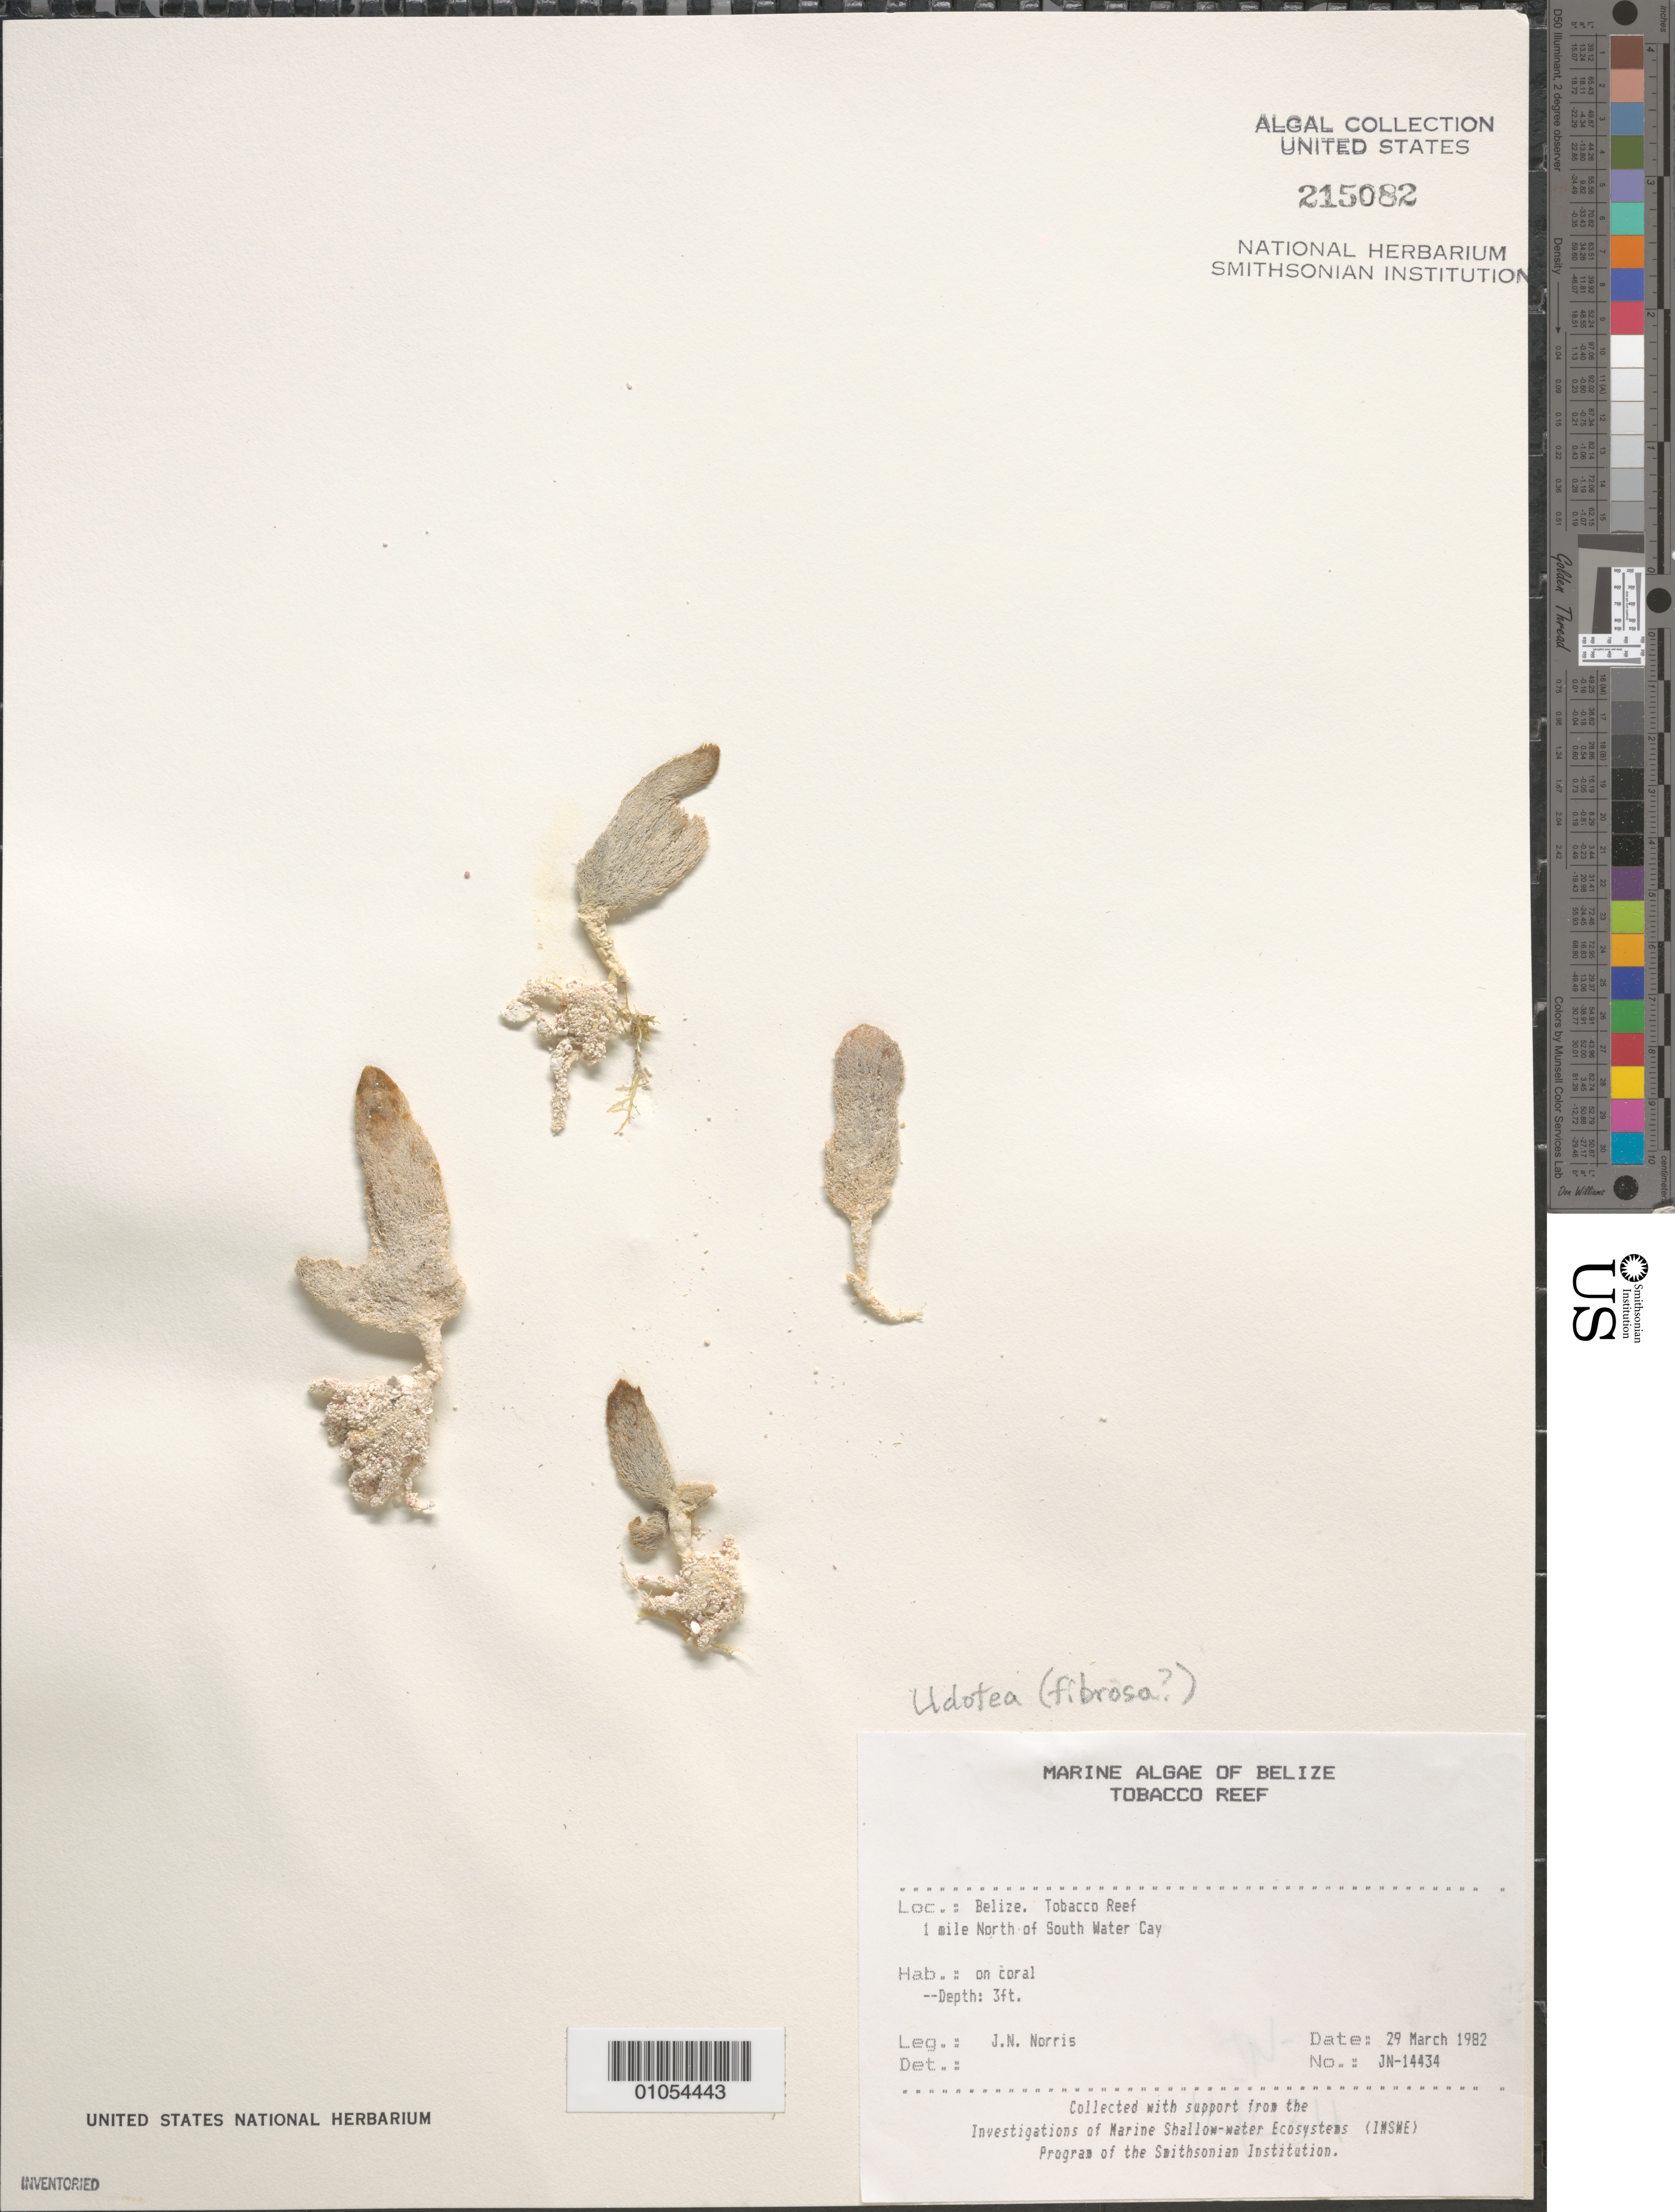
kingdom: Plantae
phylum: Chlorophyta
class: Ulvophyceae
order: Bryopsidales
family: Udoteaceae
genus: Udotea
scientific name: Udotea fibrosa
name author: D.S. Littler & Littler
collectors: J. N. Norris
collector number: JN-14434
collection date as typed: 29 Mar 1982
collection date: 1982-03-29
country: Belize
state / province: Stann Creek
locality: Tobacco Reef 1 mile north of South Water Cay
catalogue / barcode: US 215082